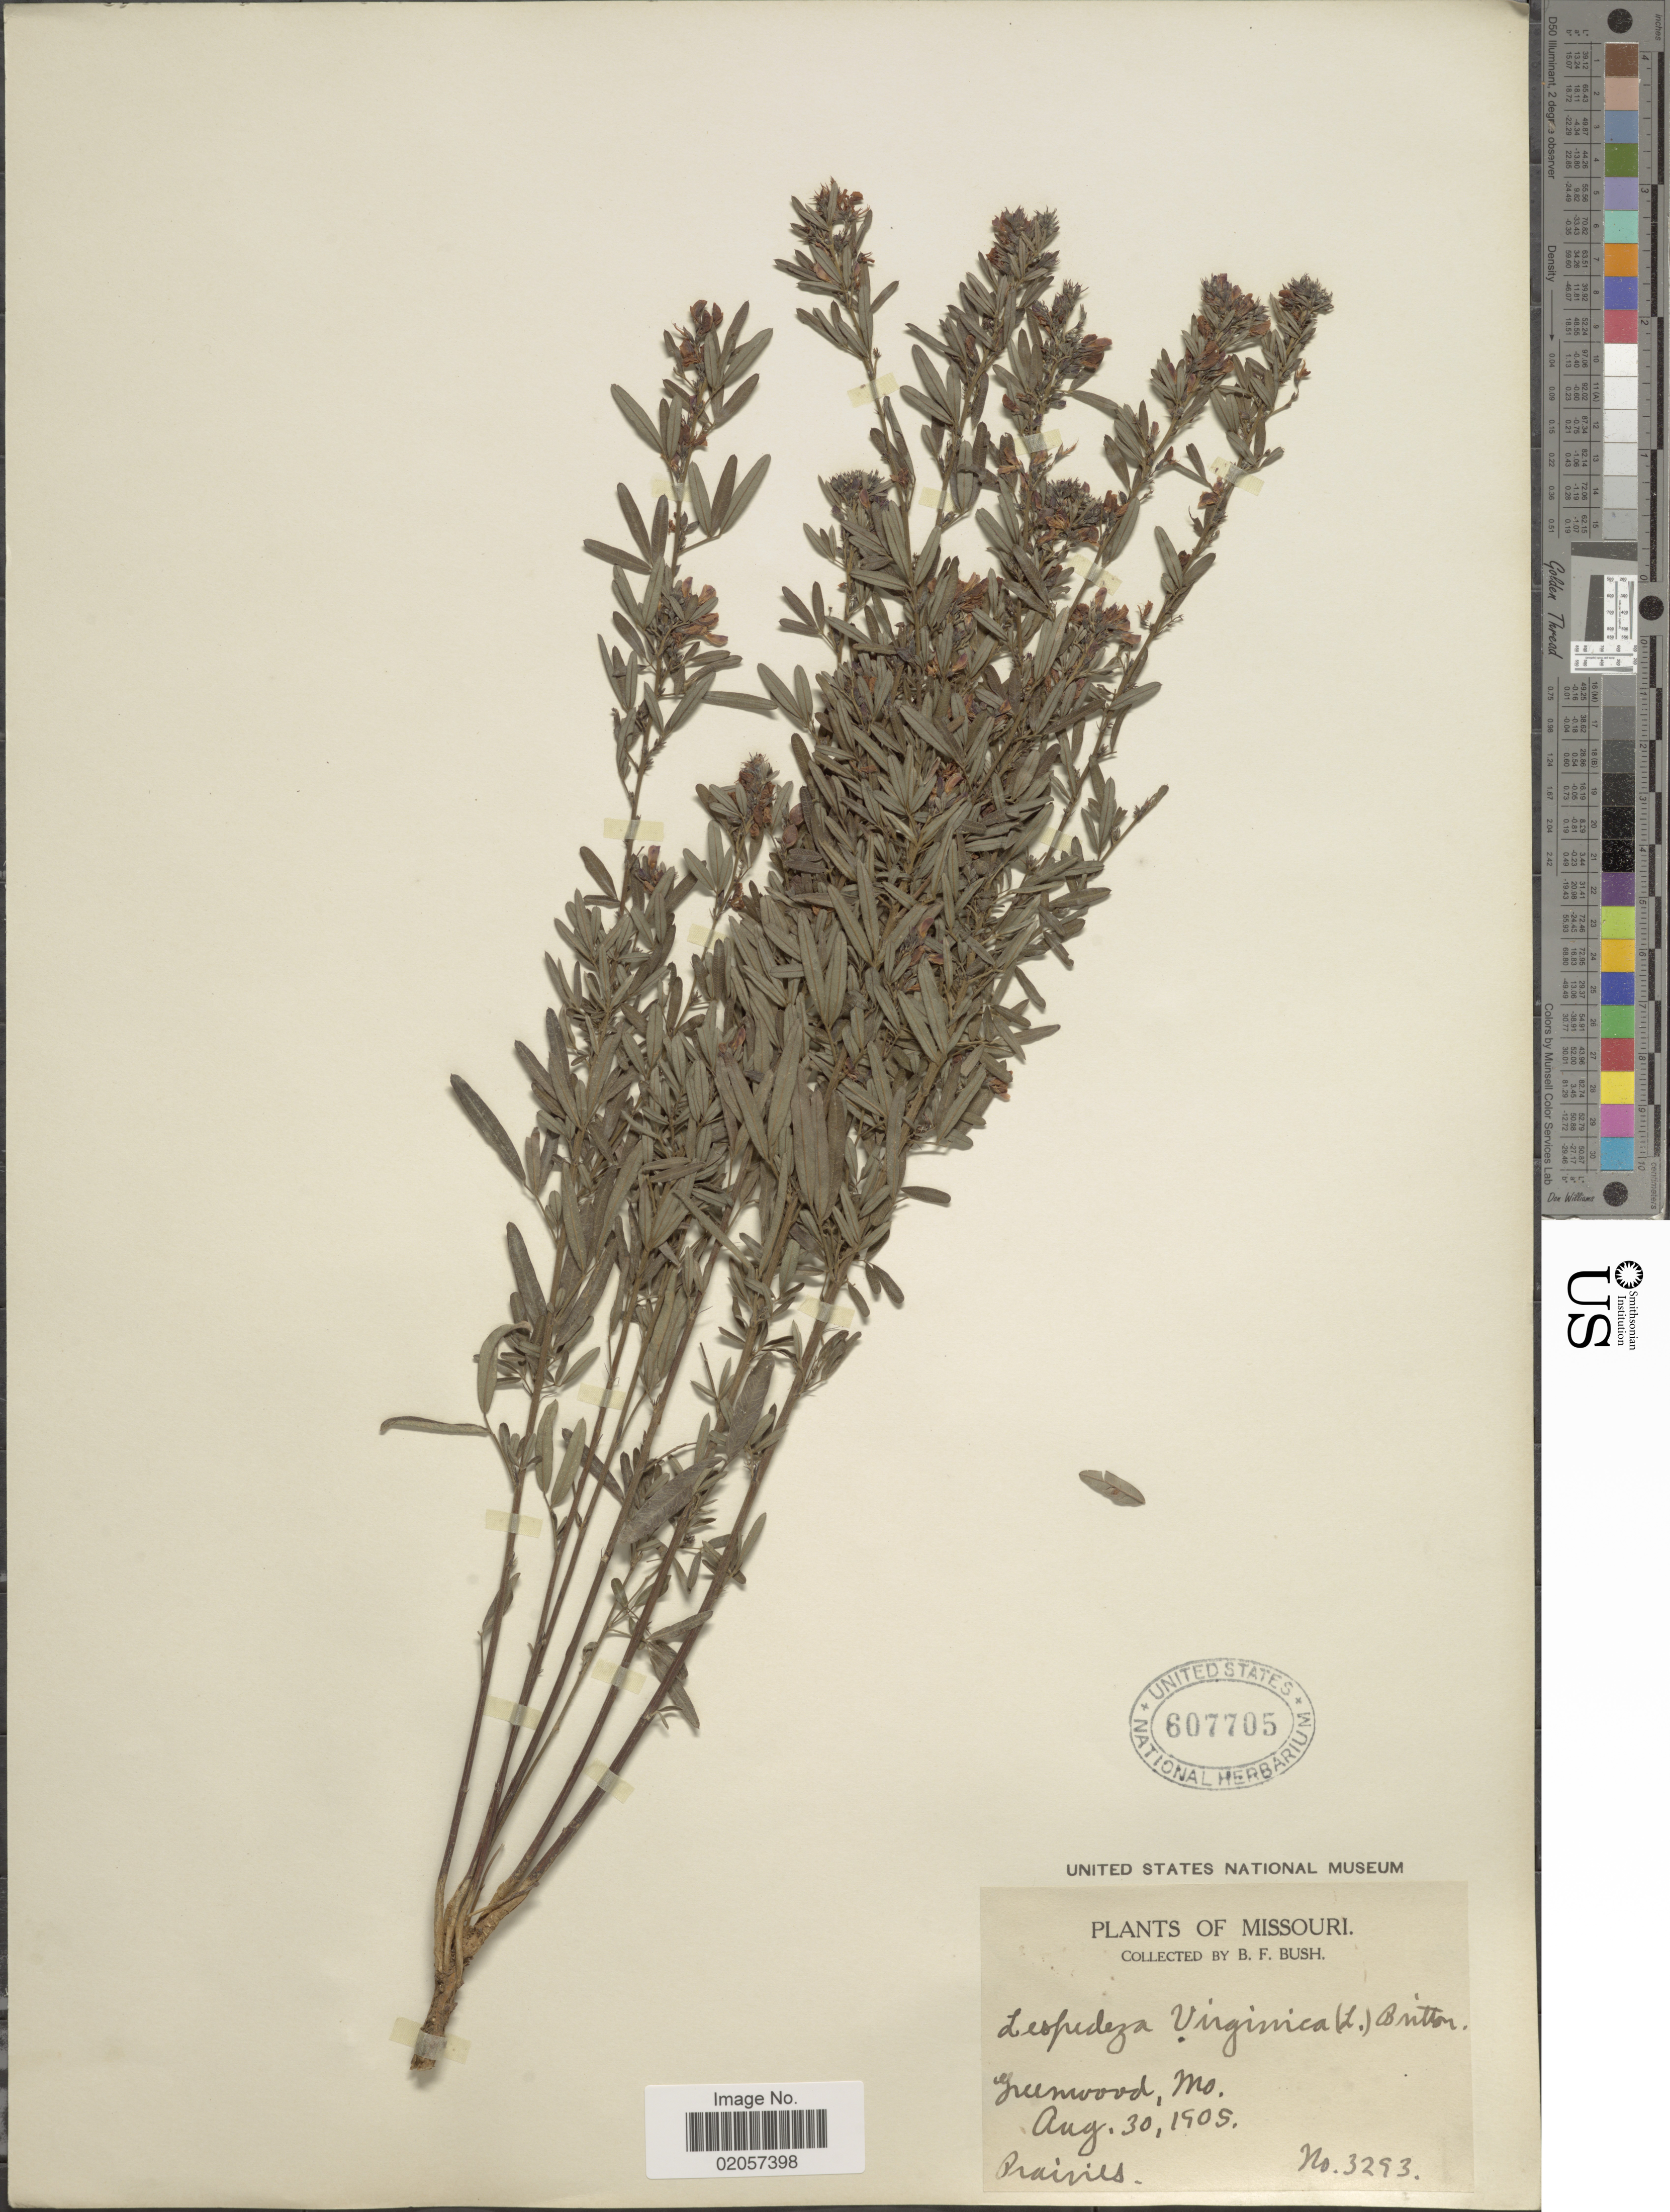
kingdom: Plantae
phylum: Tracheophyta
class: Magnoliopsida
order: Fabales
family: Fabaceae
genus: Lespedeza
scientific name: Lespedeza virginica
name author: (L.) Britton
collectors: B. F. Bush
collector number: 3293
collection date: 1905-08-30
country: United States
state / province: Missouri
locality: Missouri, Greenwood, Mo.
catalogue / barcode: US 607705